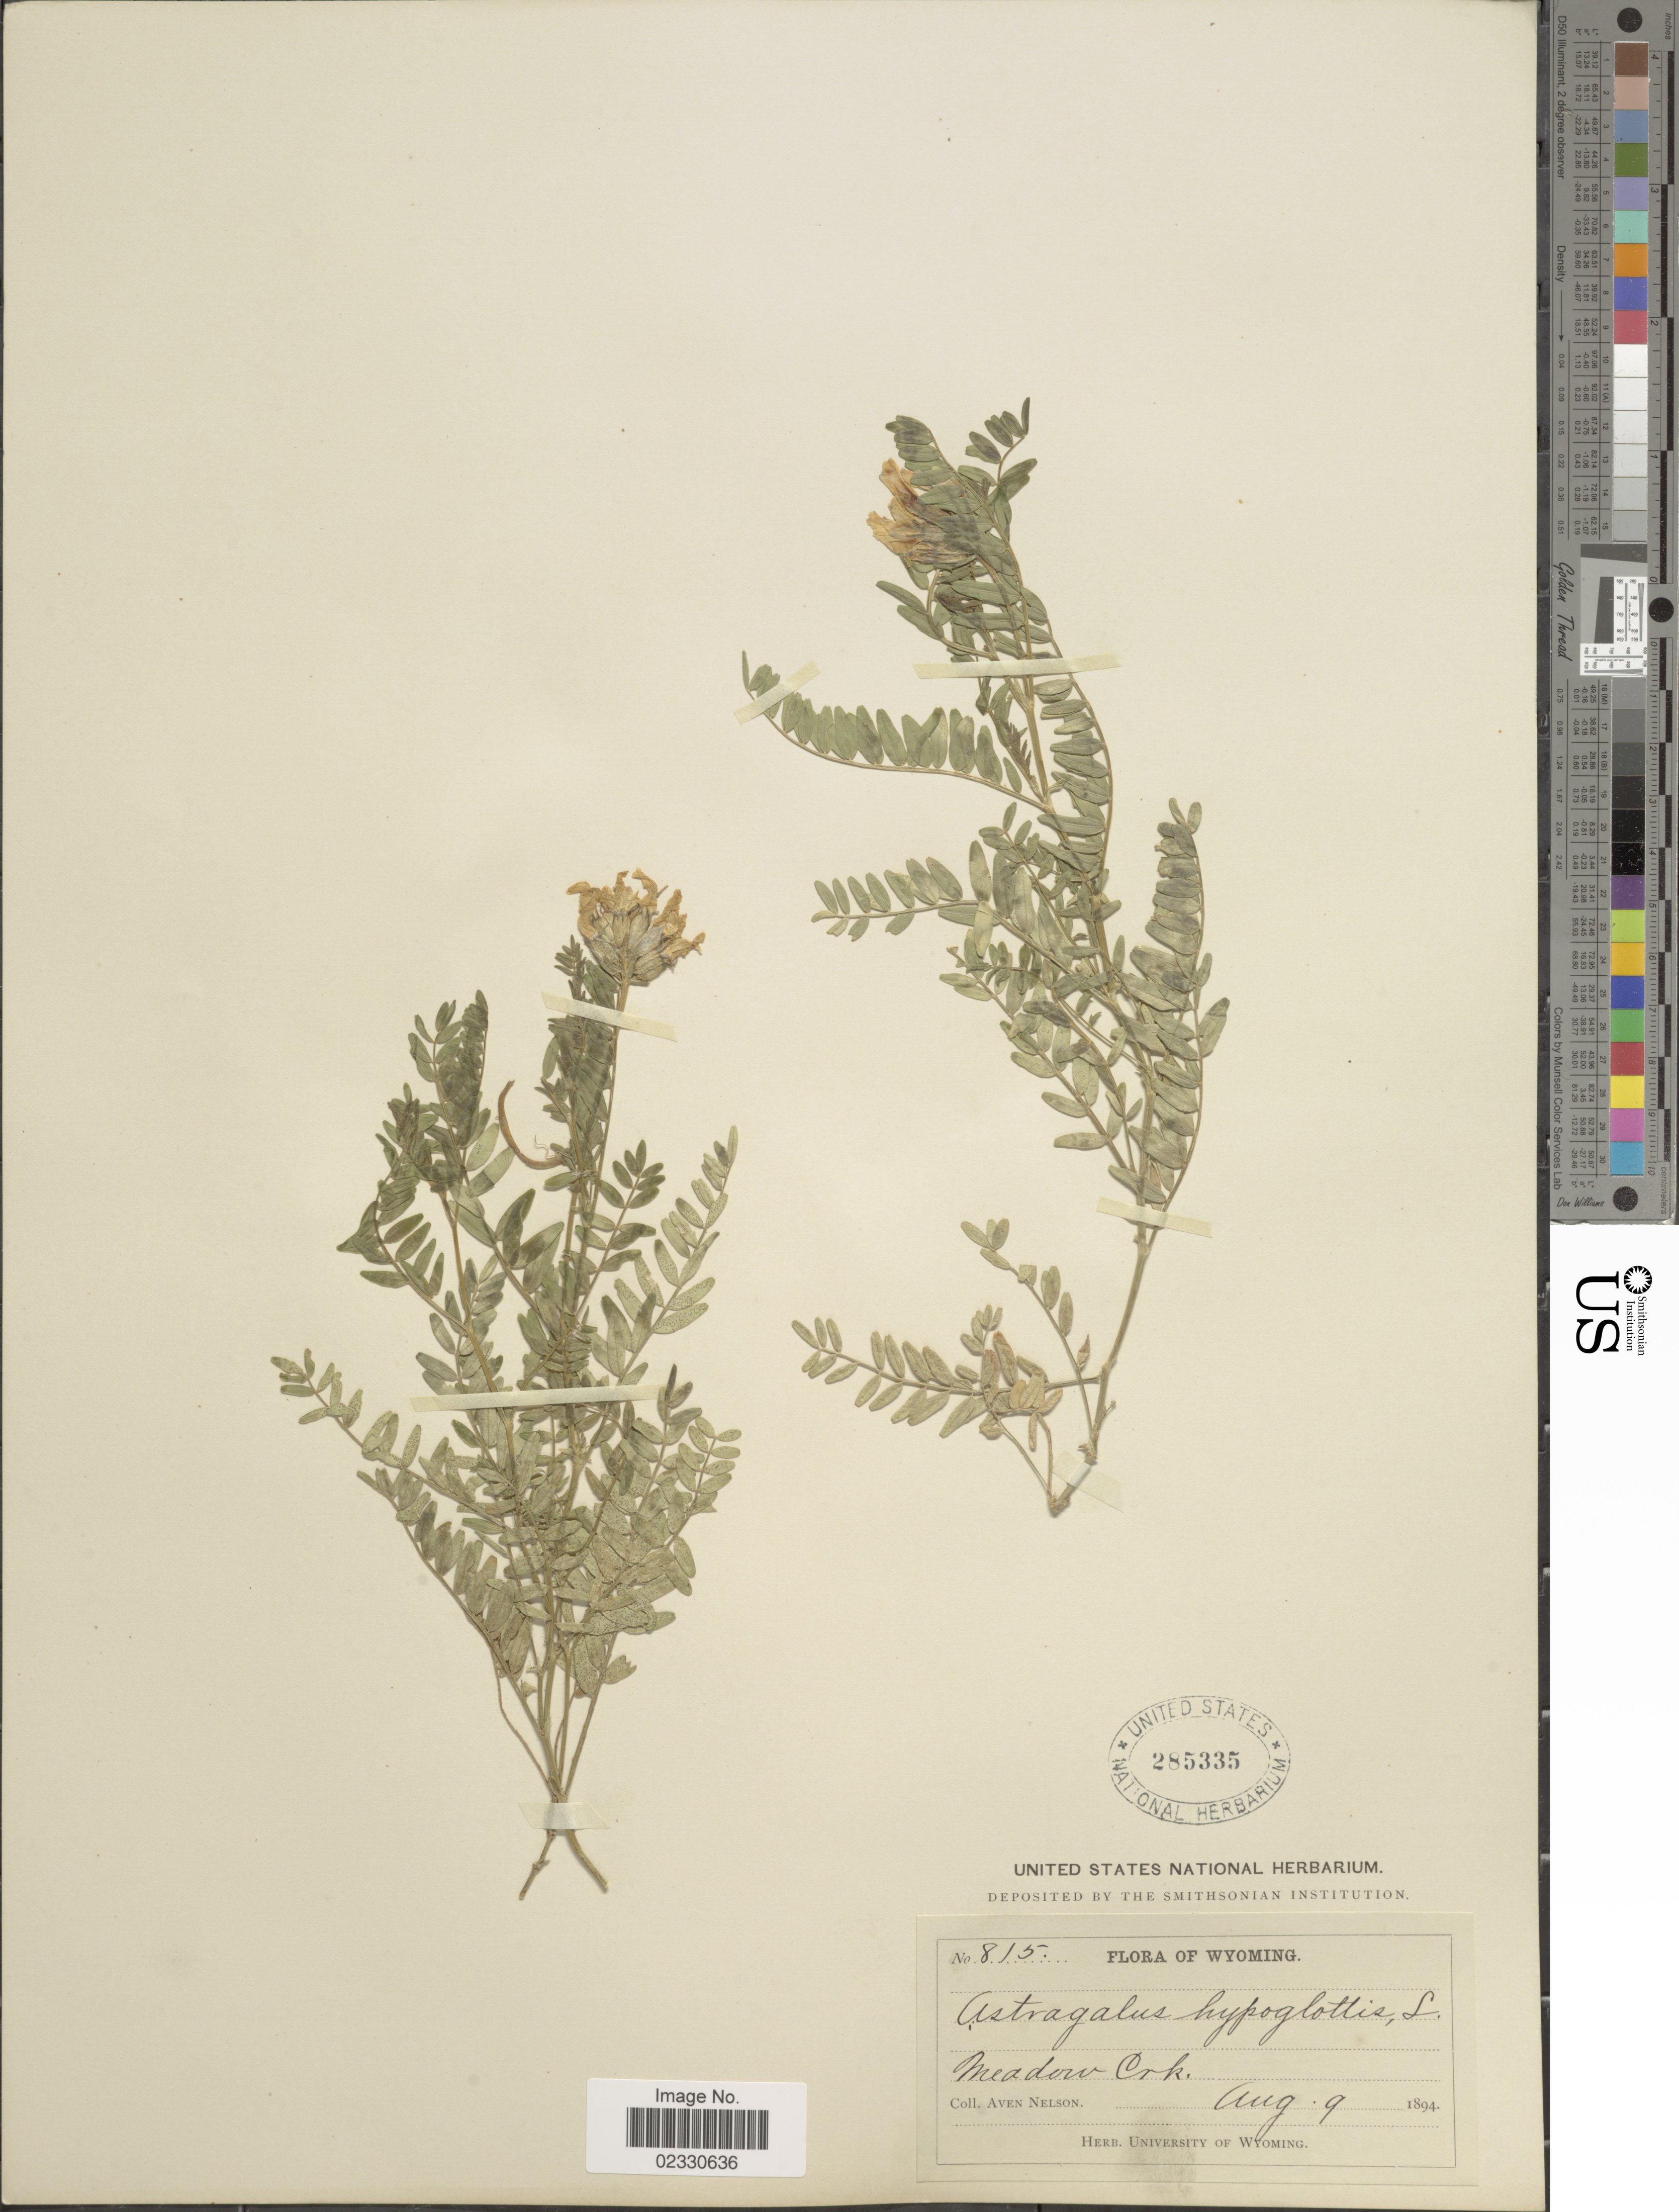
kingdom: Plantae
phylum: Tracheophyta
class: Magnoliopsida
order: Fabales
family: Fabaceae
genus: Astragalus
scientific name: Astragalus dasyglottis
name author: DC.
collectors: A. Nelson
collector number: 815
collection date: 1894-08-09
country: United States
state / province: Wyoming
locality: Meadow Creek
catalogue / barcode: US 285335